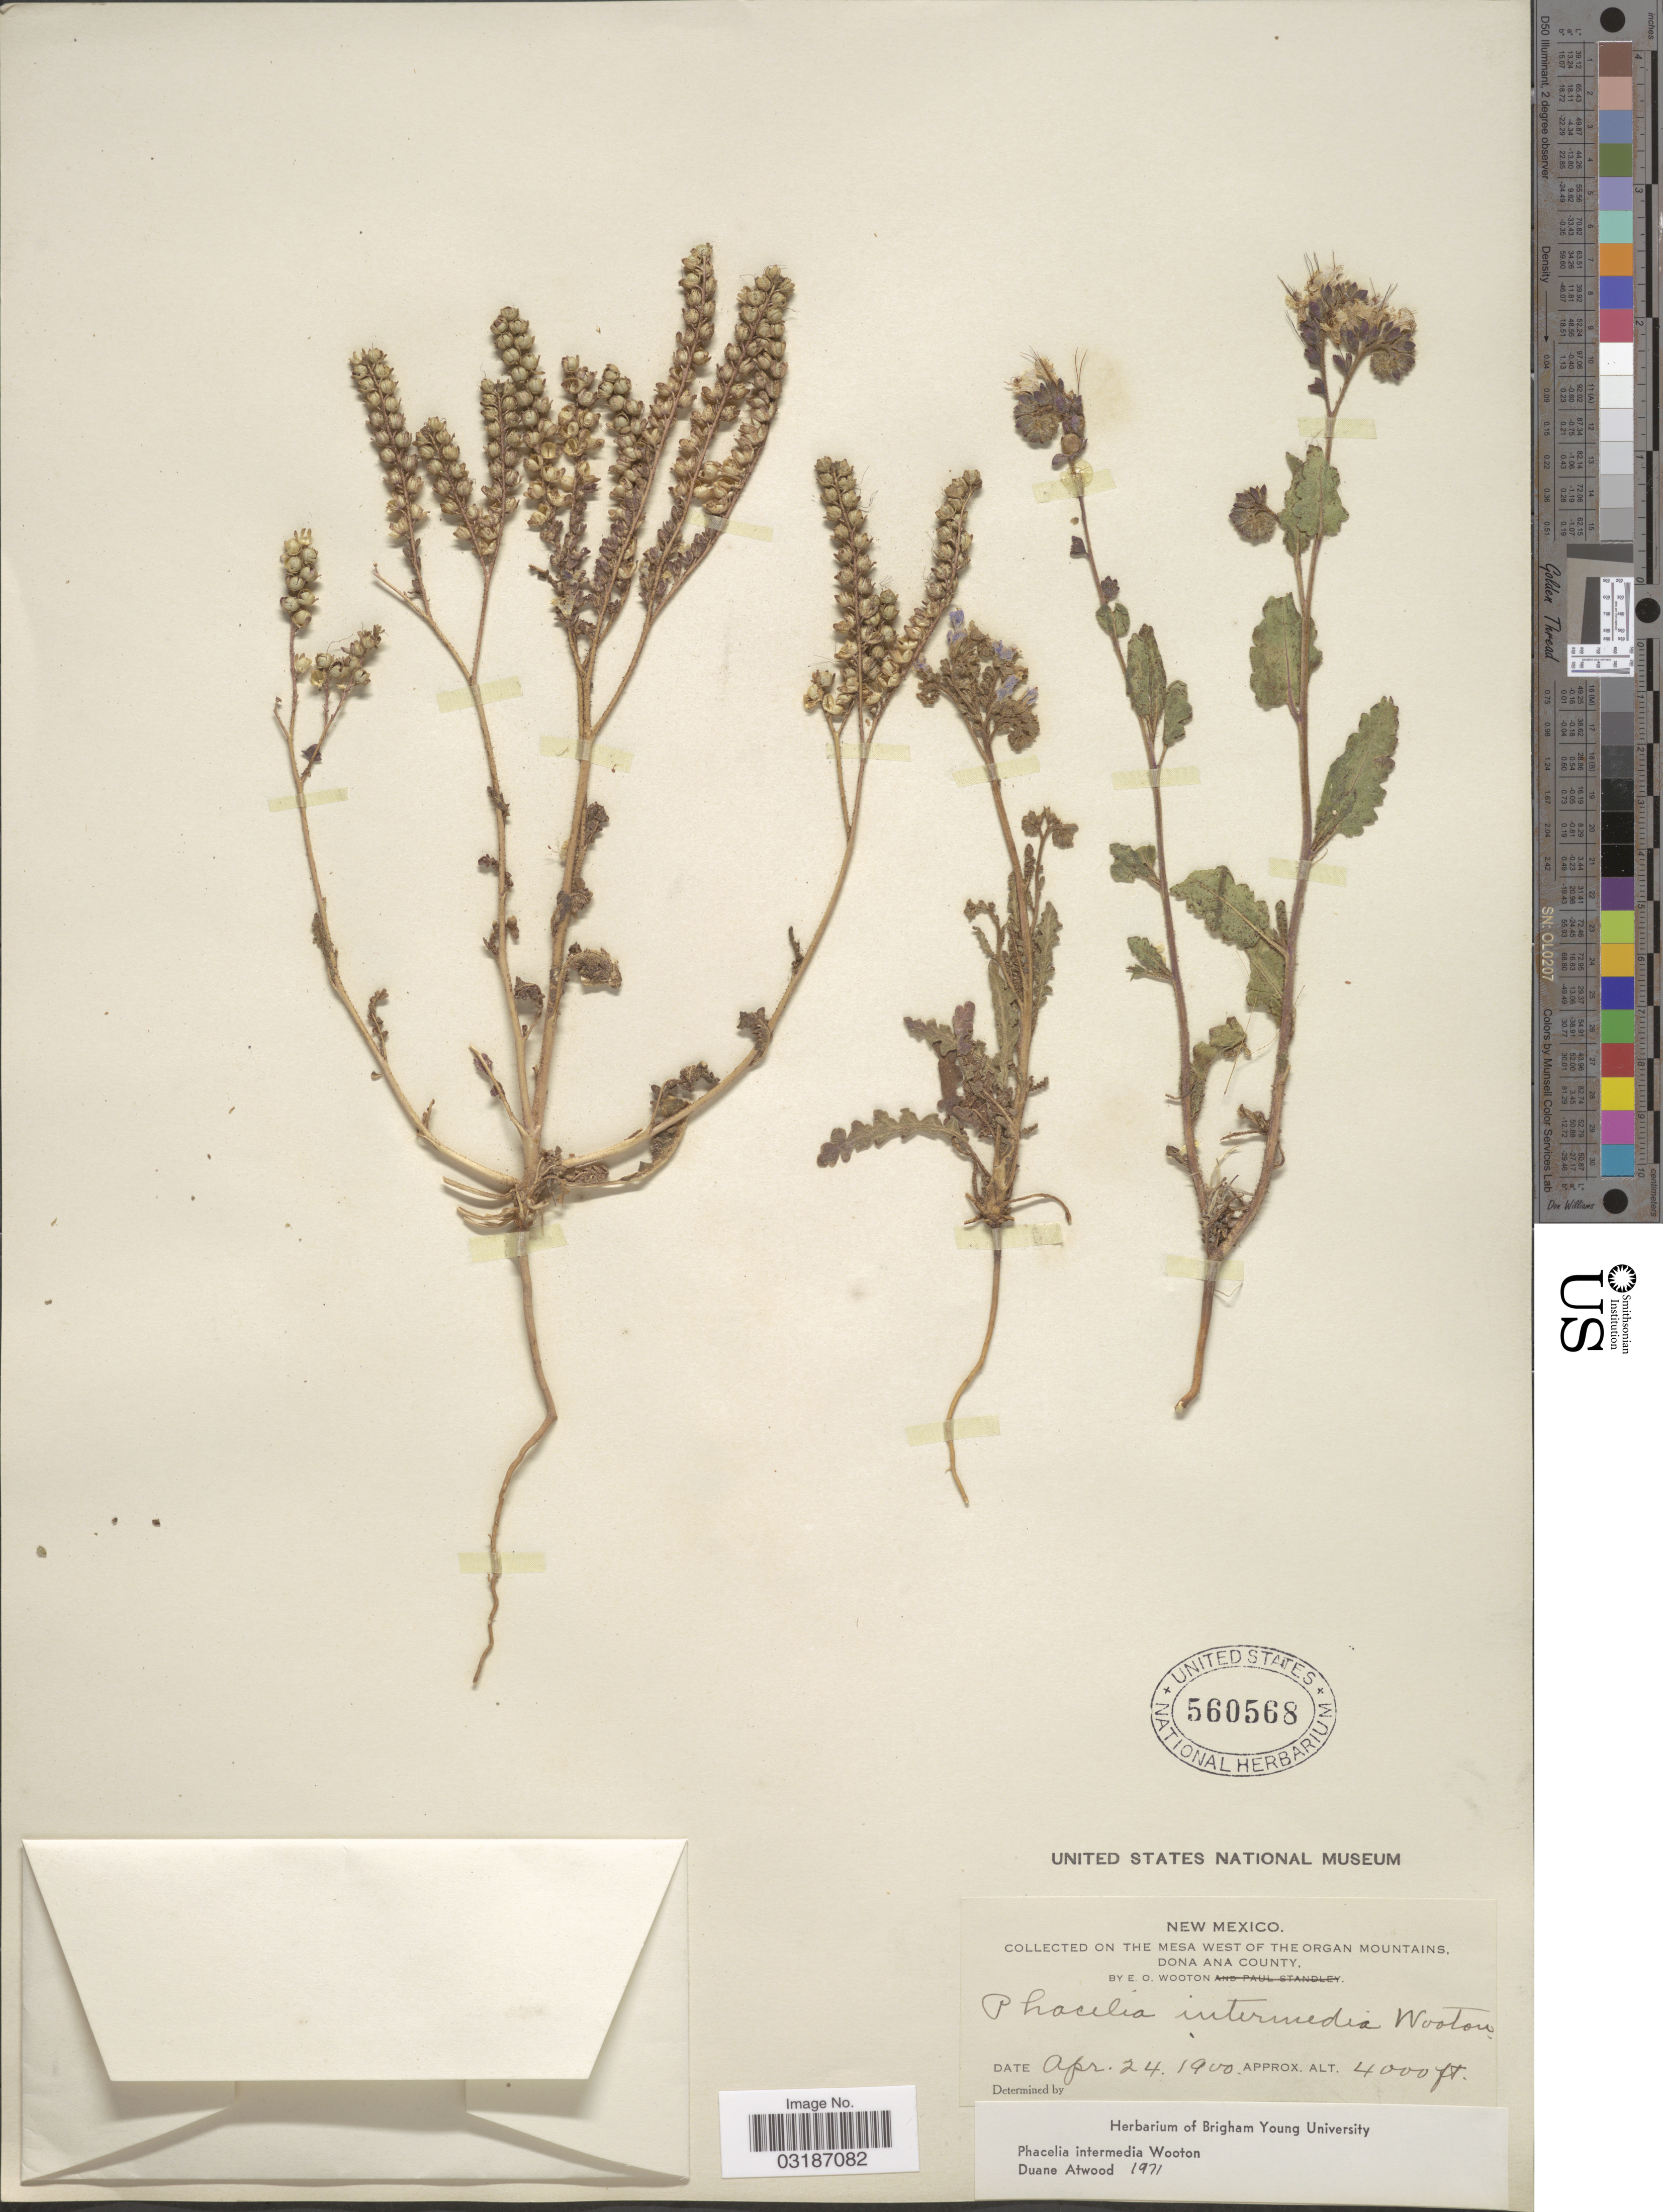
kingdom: Plantae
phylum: Tracheophyta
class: Magnoliopsida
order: Boraginales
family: Hydrophyllaceae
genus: Phacelia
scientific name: Phacelia intermedia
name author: Wooton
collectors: E. O. Wooton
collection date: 1900-04-24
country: United States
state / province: New Mexico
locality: On the Mesa West of the Organ Mountains, Dona Ana County.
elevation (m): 1219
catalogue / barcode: US 560568